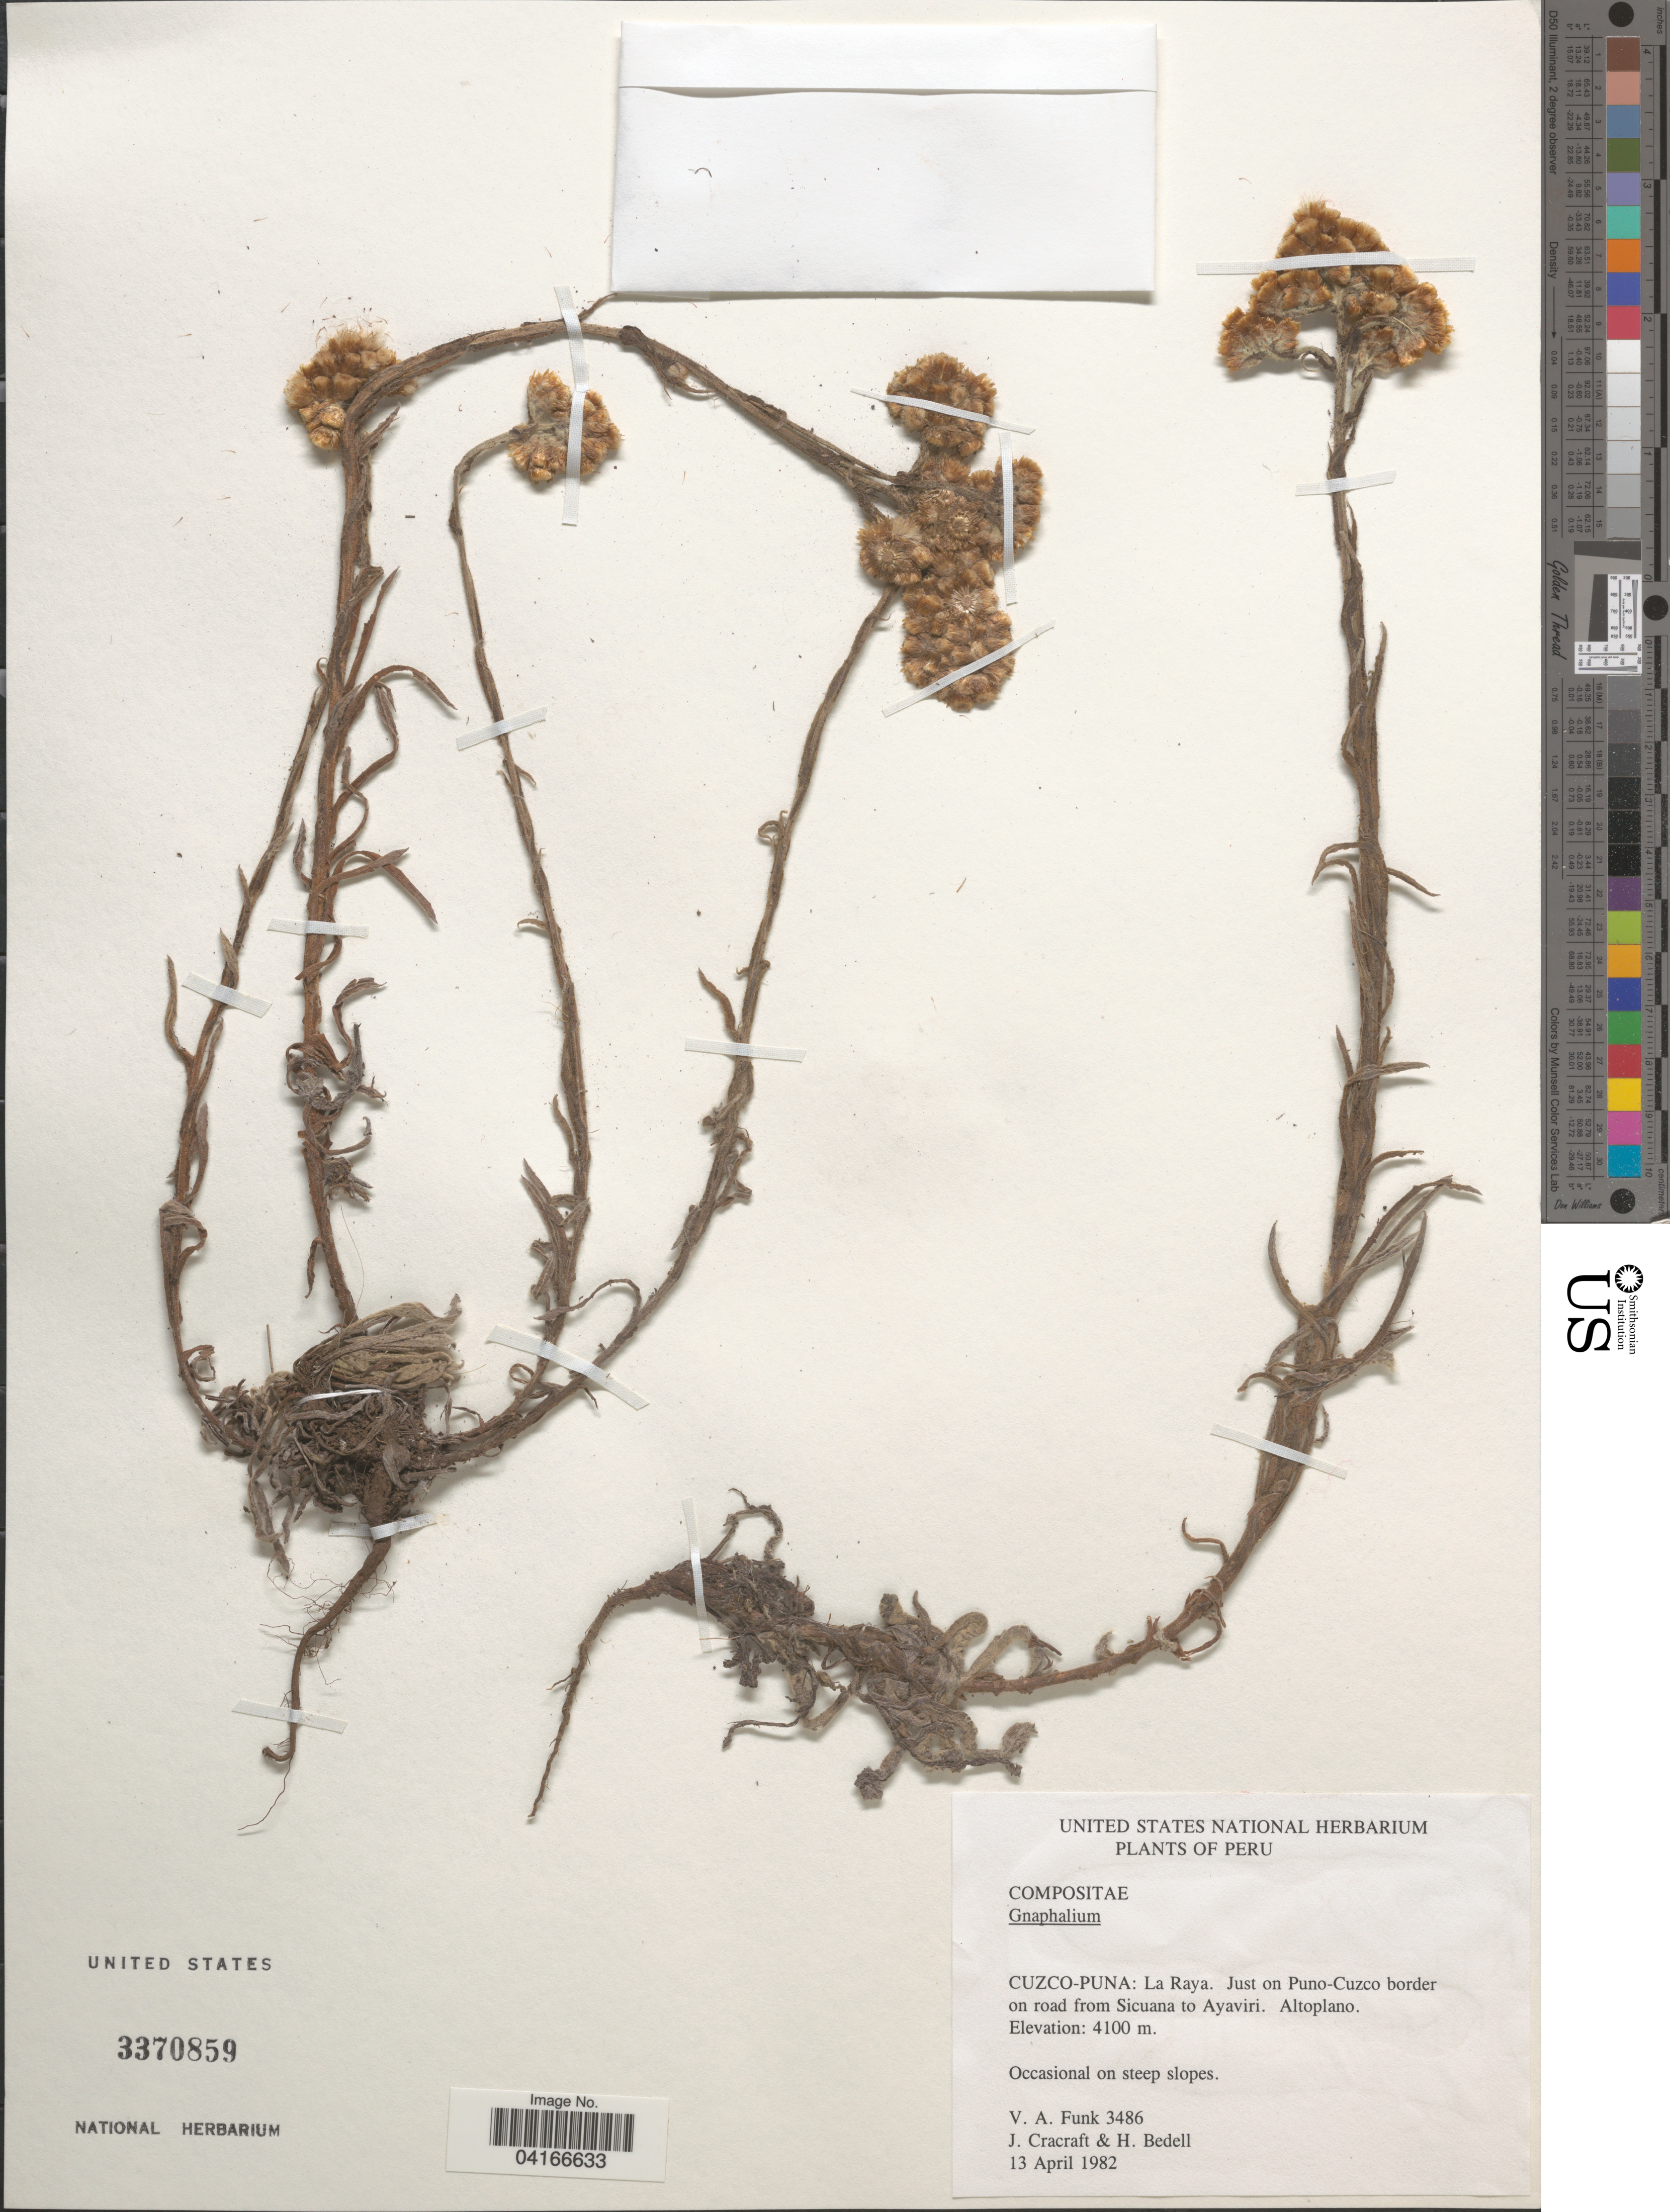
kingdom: Plantae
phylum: Tracheophyta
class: Magnoliopsida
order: Asterales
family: Asteraceae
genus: Gnaphalium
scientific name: Gnaphalium sp.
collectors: V. Funk, J. L. Cracraft & H. Bedell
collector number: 3486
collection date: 1982-04-13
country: Peru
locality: Cuzco-Puna: La Raya. Just on Puno-Cuzco border on road from Sicuana to Ayaviri. Altoplano.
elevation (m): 4100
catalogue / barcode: US 3370859